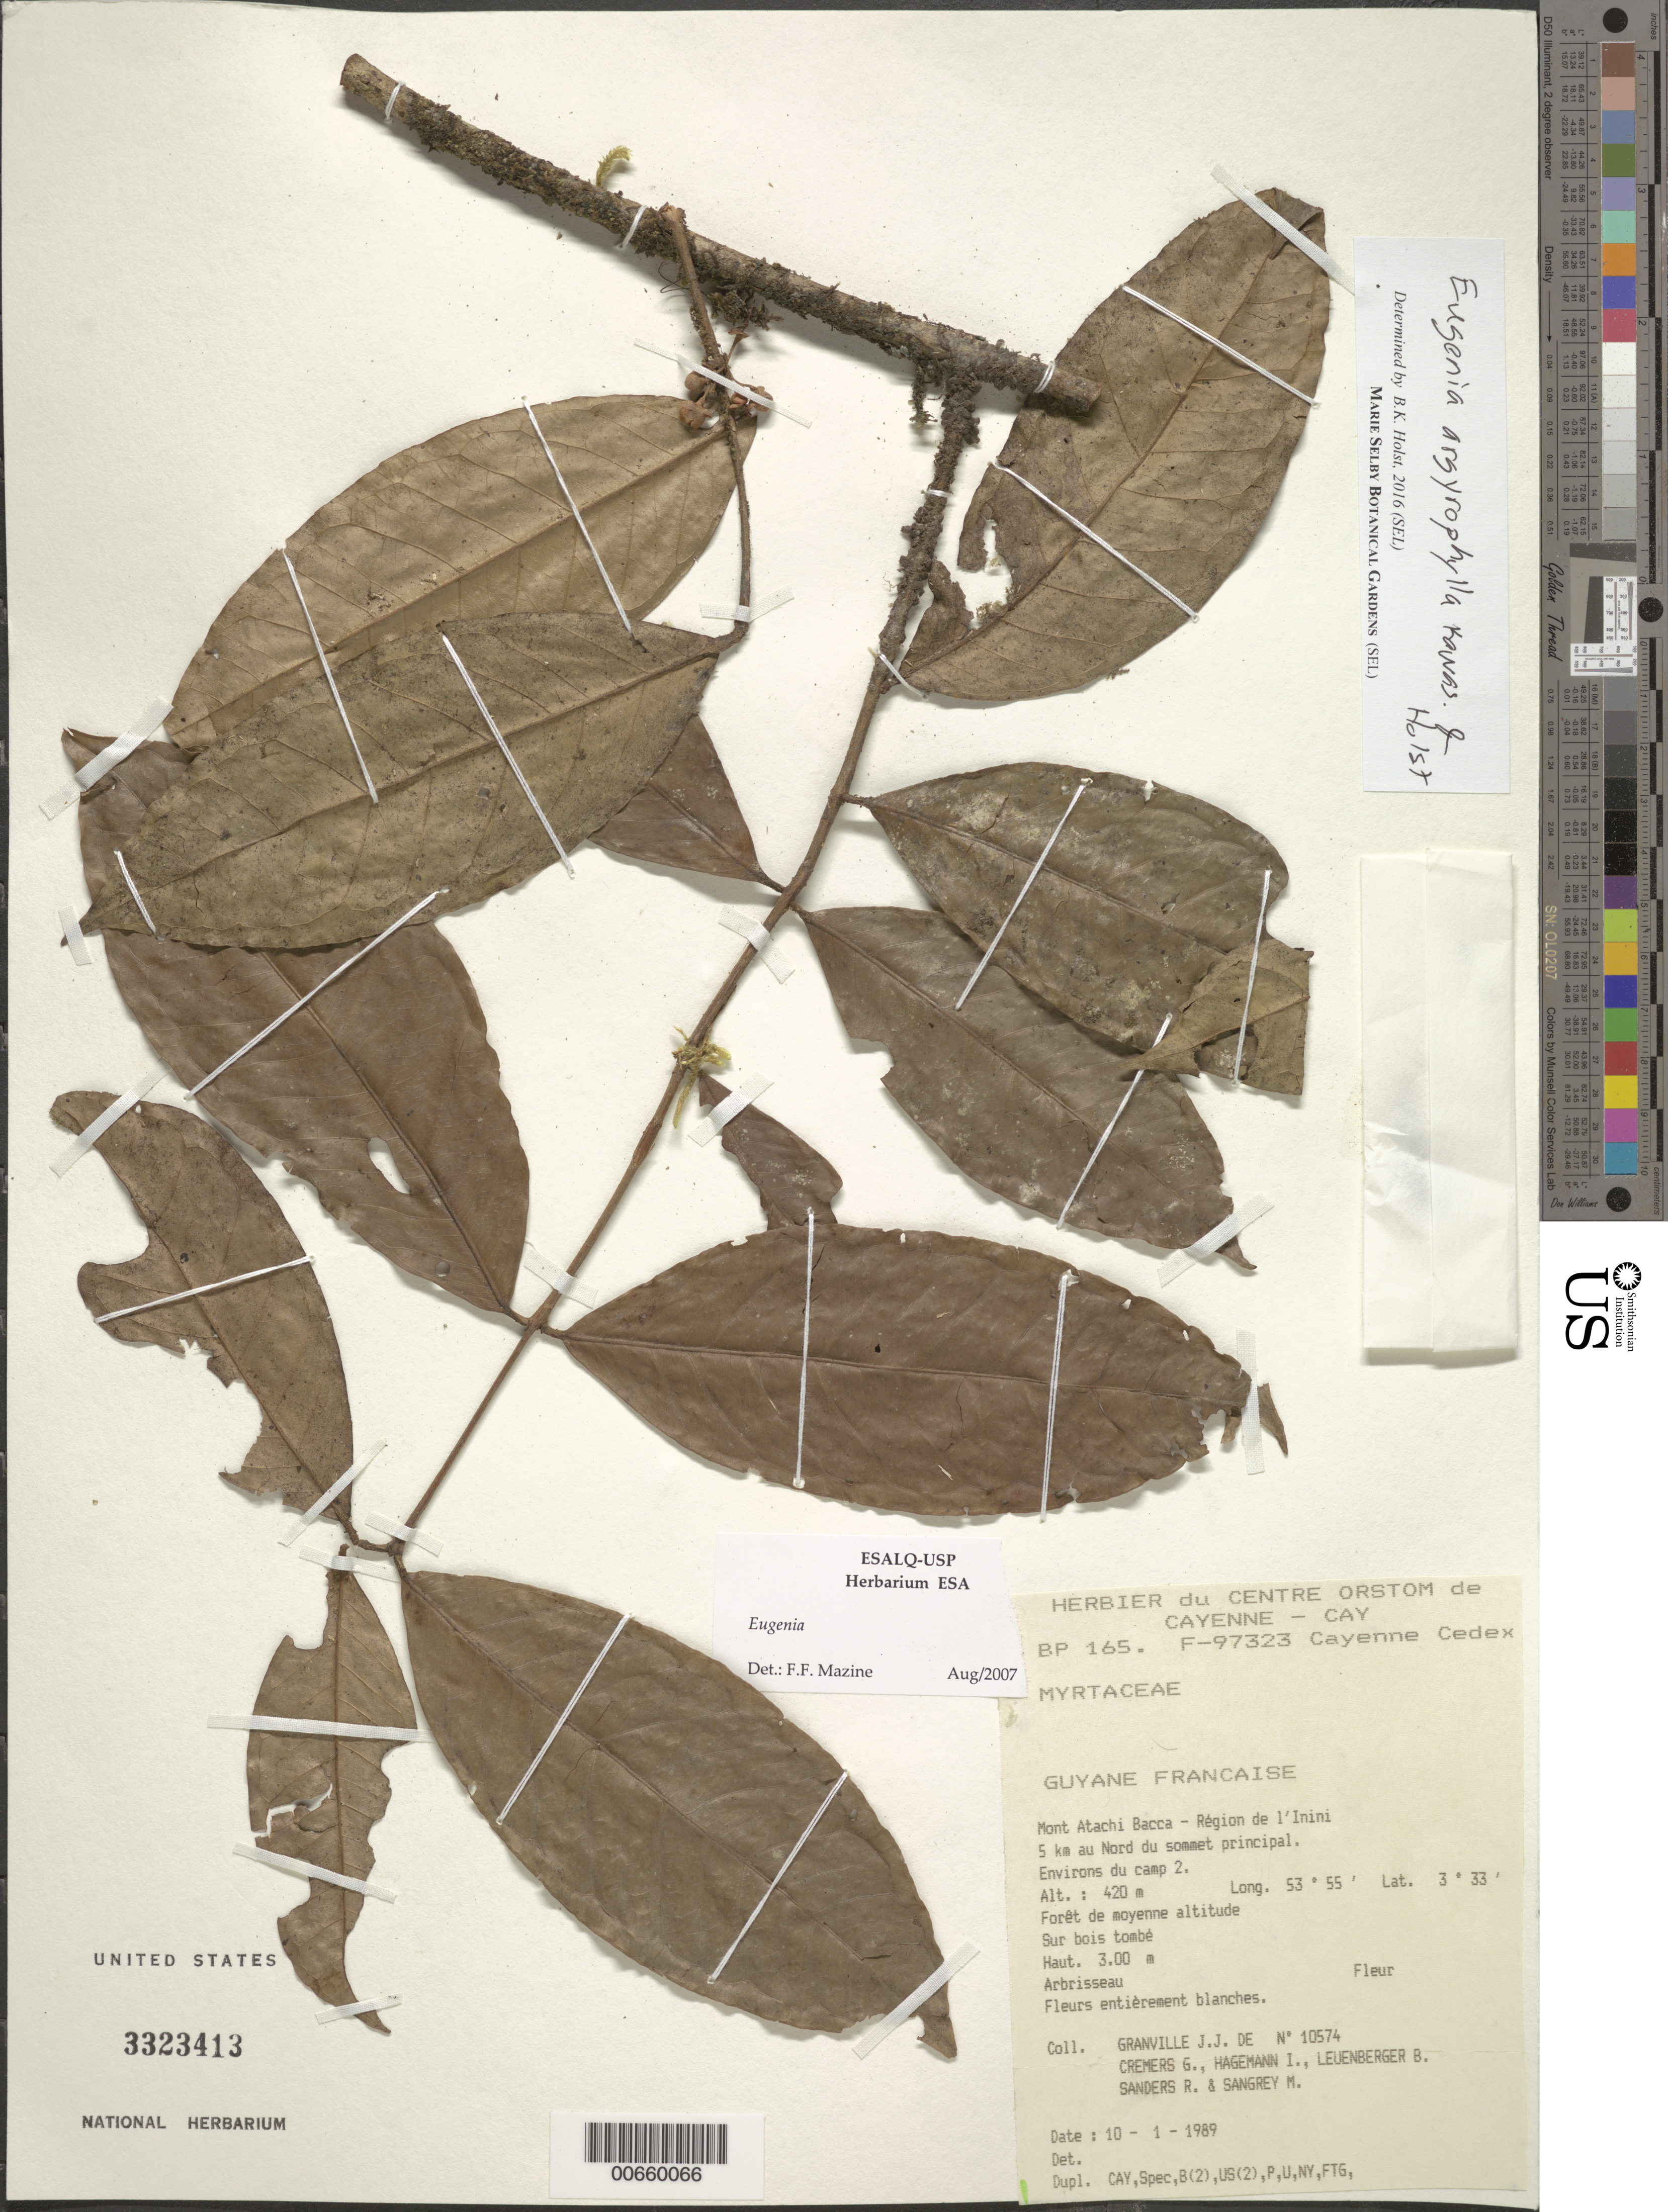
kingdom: Plantae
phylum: Tracheophyta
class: Magnoliopsida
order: Myrtales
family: Myrtaceae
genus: Eugenia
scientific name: Eugenia argyrophylla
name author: B. Holst & M.L. Kawas.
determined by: Holst, Bruce K.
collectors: J.-J. de Granville, G. Cremers, J. Hagemann, B. E. Leuenberger & M. S. Sangrey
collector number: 10574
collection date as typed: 10-Jan-89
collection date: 1989-01-10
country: French Guiana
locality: Mont Atachi Bacca, région de l'Inini, 5 km au Nord du sommet principal; environs du camp 2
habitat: Forest; middle altitude, on downed wood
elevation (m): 420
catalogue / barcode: US 3323413